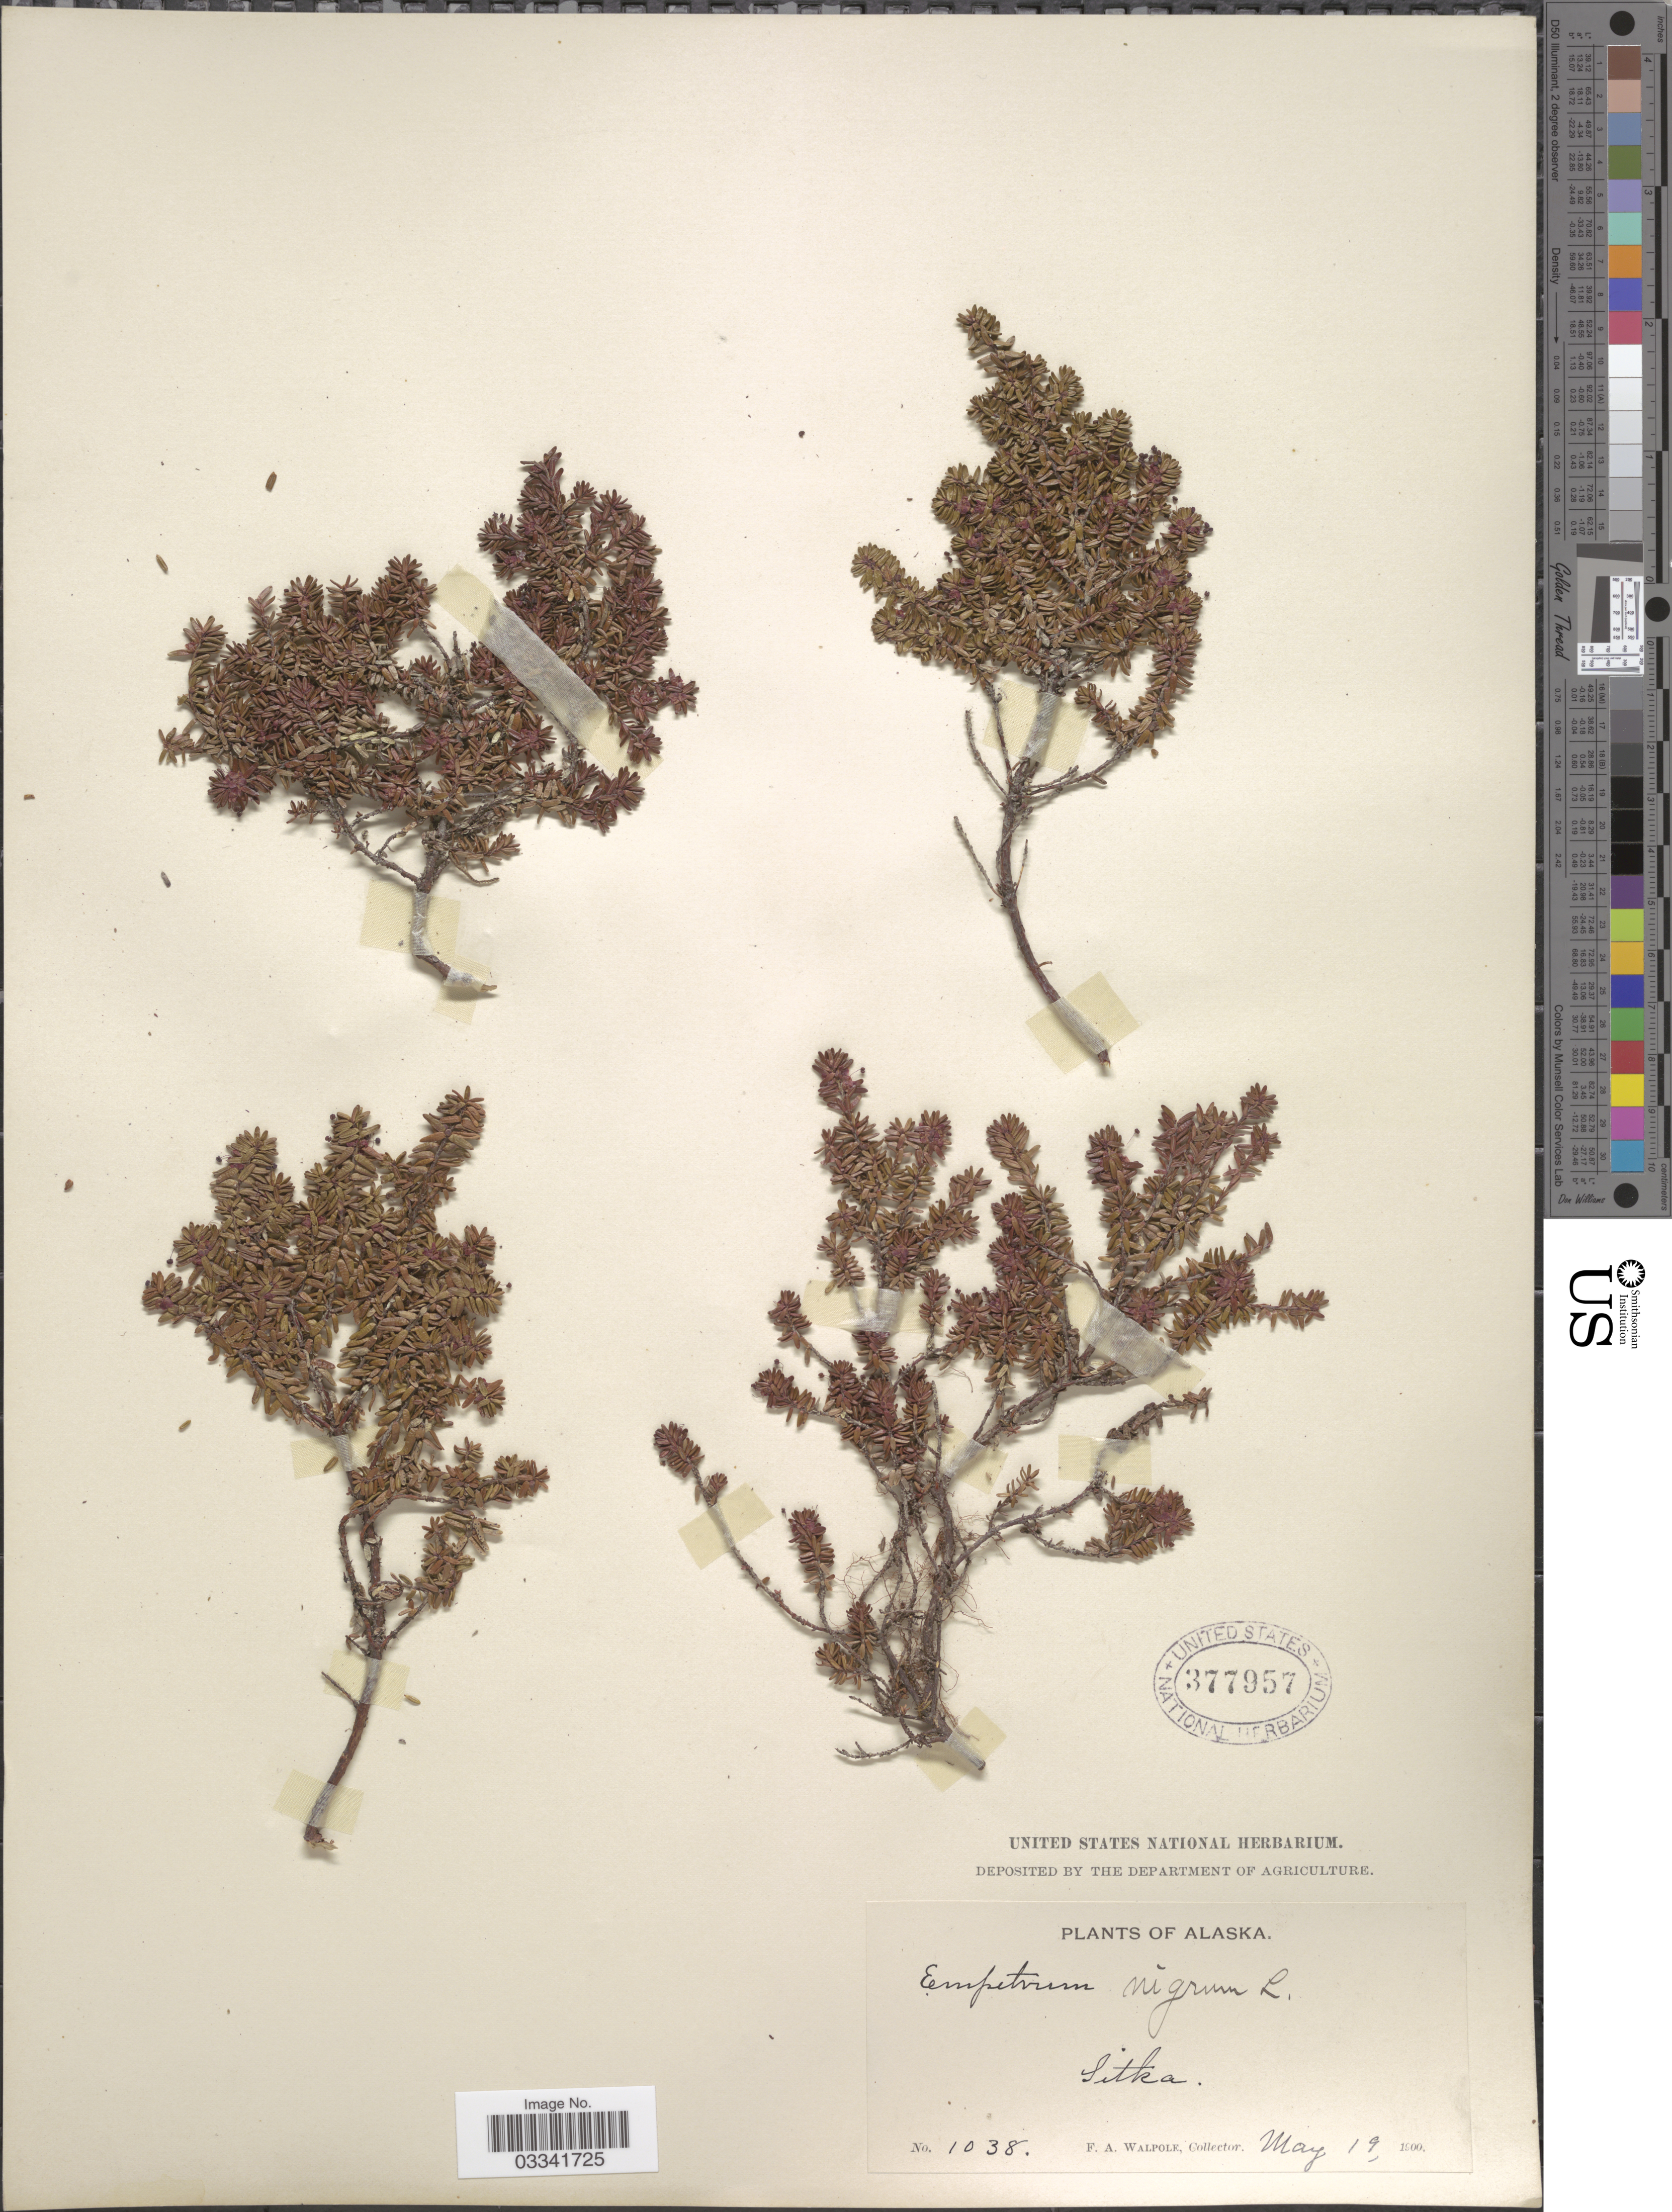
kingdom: Plantae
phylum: Tracheophyta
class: Magnoliopsida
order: Ericales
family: Ericaceae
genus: Empetrum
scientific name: Empetrum nigrum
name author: L.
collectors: F. Walpole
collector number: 1038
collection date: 1900-05-19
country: United States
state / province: Alaska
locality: Sitka.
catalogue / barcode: US 377957